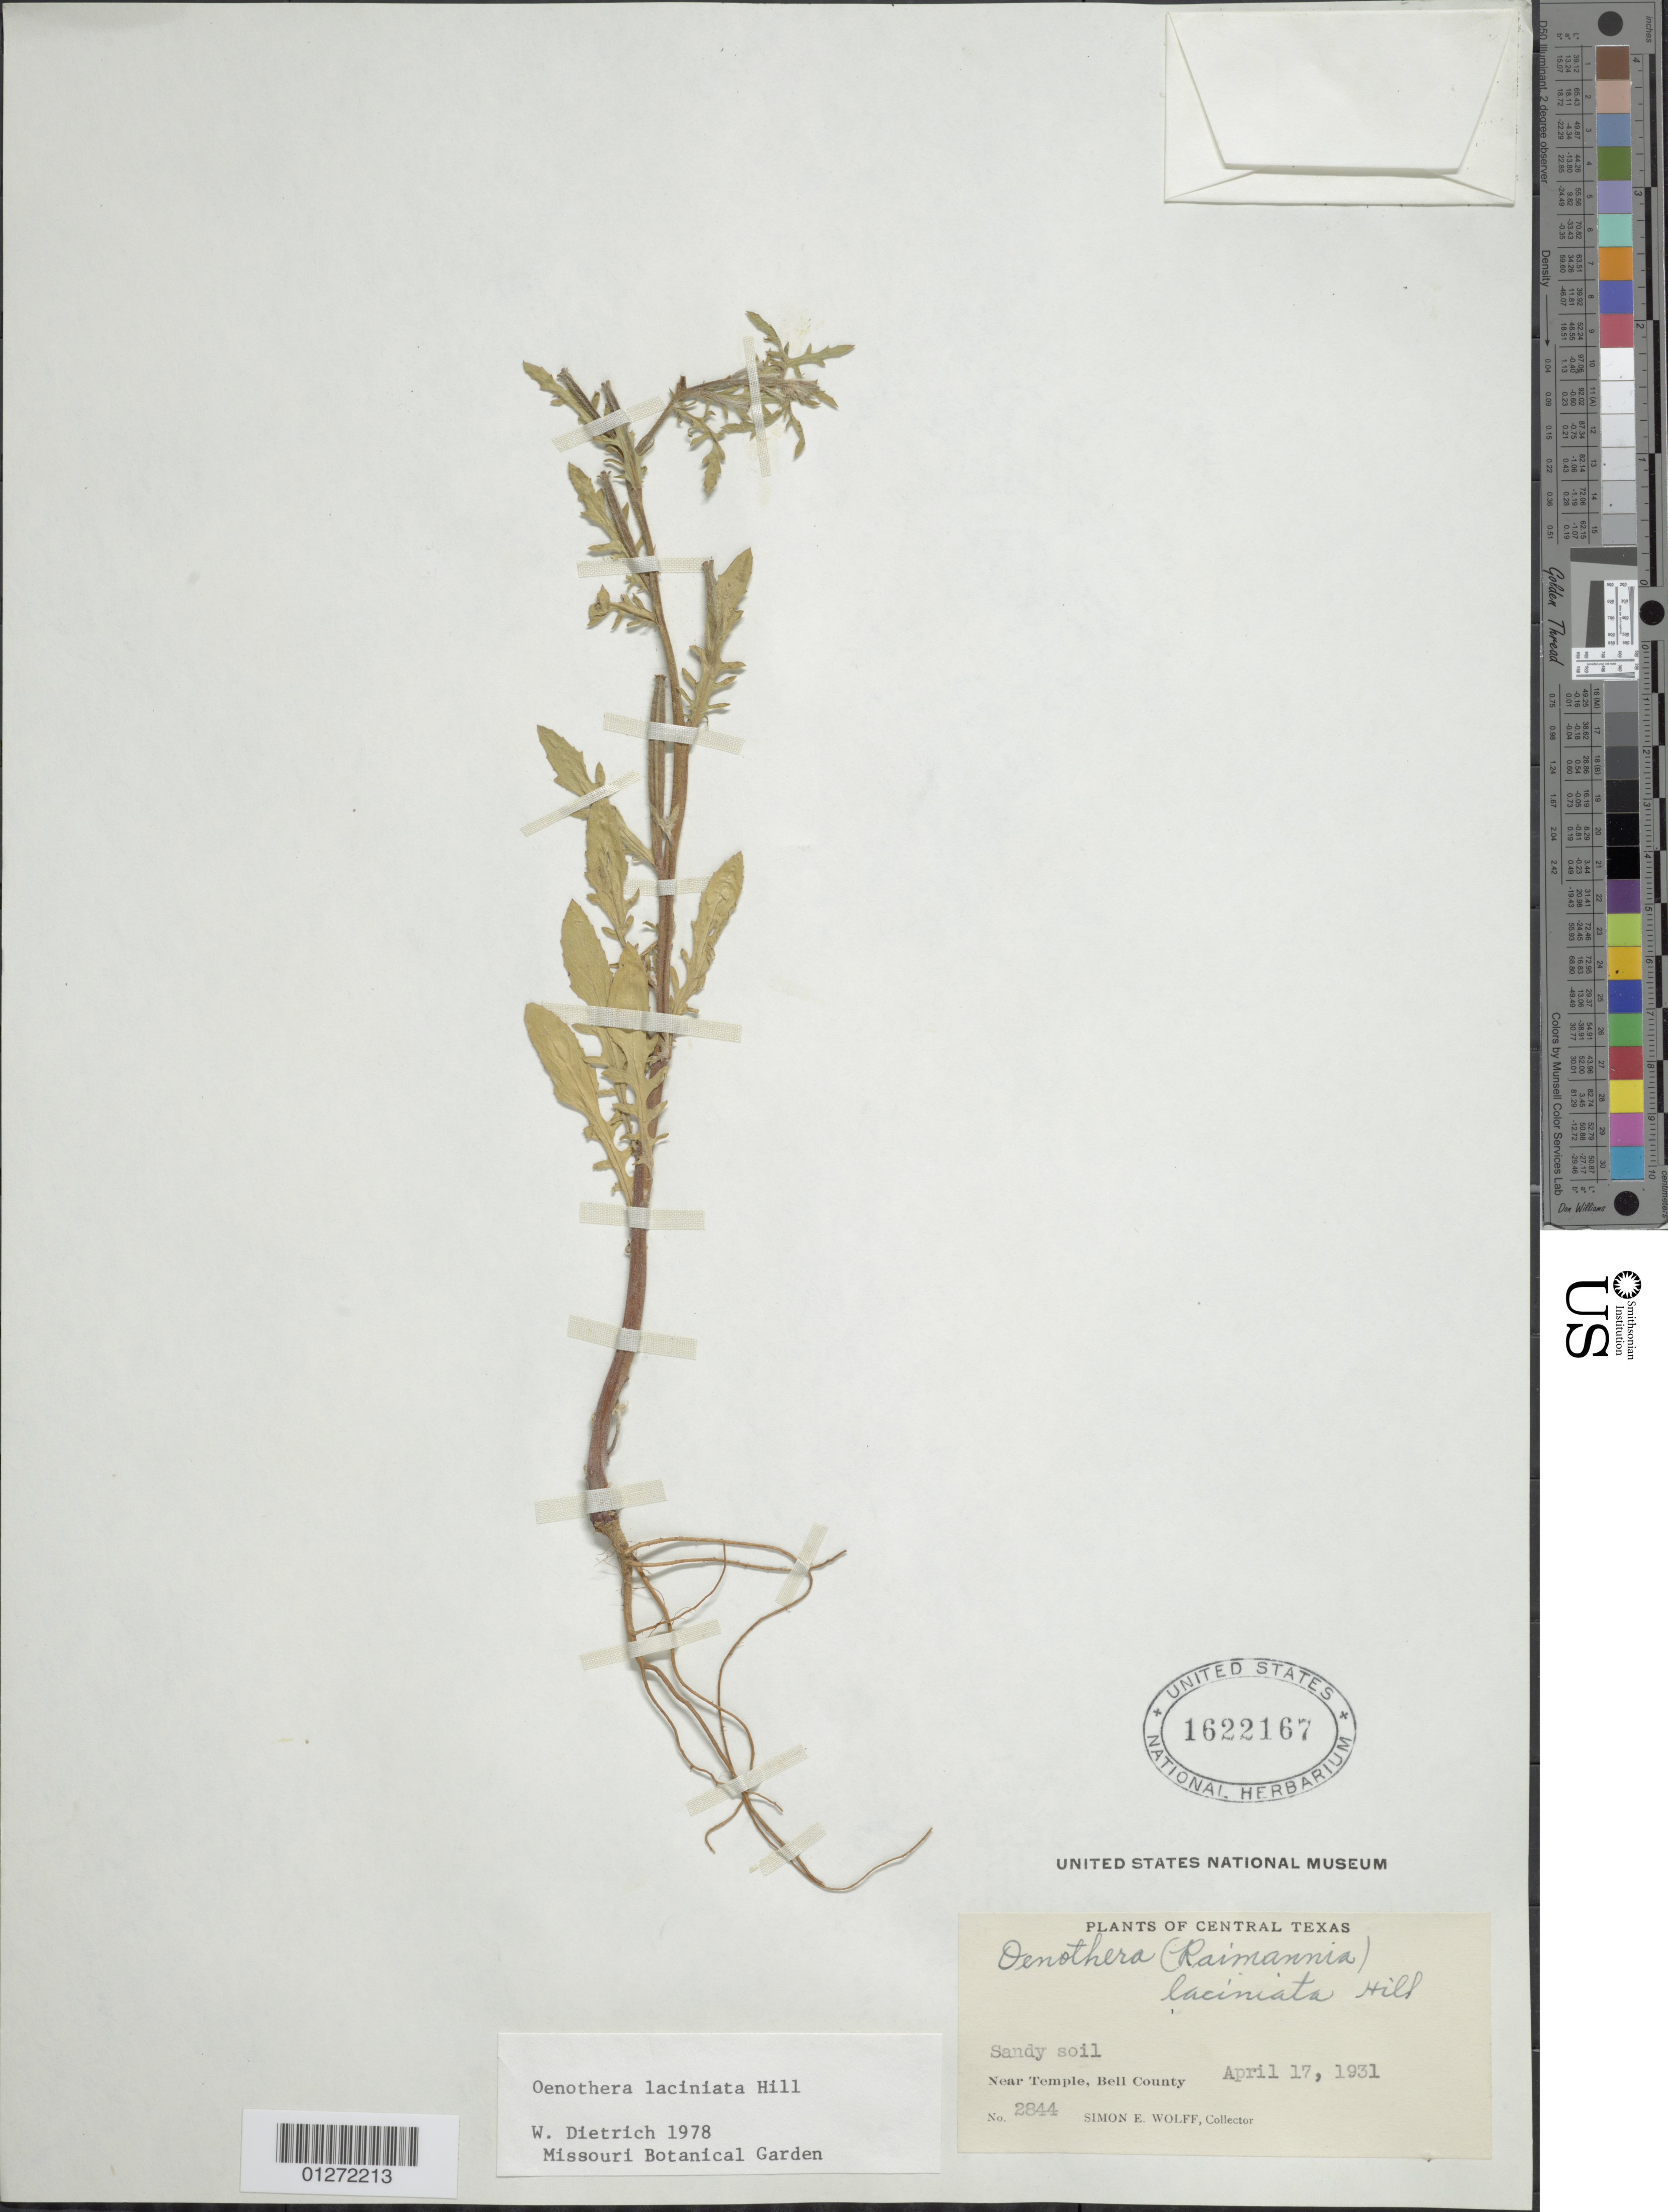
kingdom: Plantae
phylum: Tracheophyta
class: Magnoliopsida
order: Myrtales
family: Onagraceae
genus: Oenothera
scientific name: Oenothera laciniata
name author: Hill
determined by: Dietrich, W.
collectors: S. E. Wolff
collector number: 2844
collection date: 1931-04-17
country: United States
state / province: Texas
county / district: Bell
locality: Near Temple.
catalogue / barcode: US 1622167